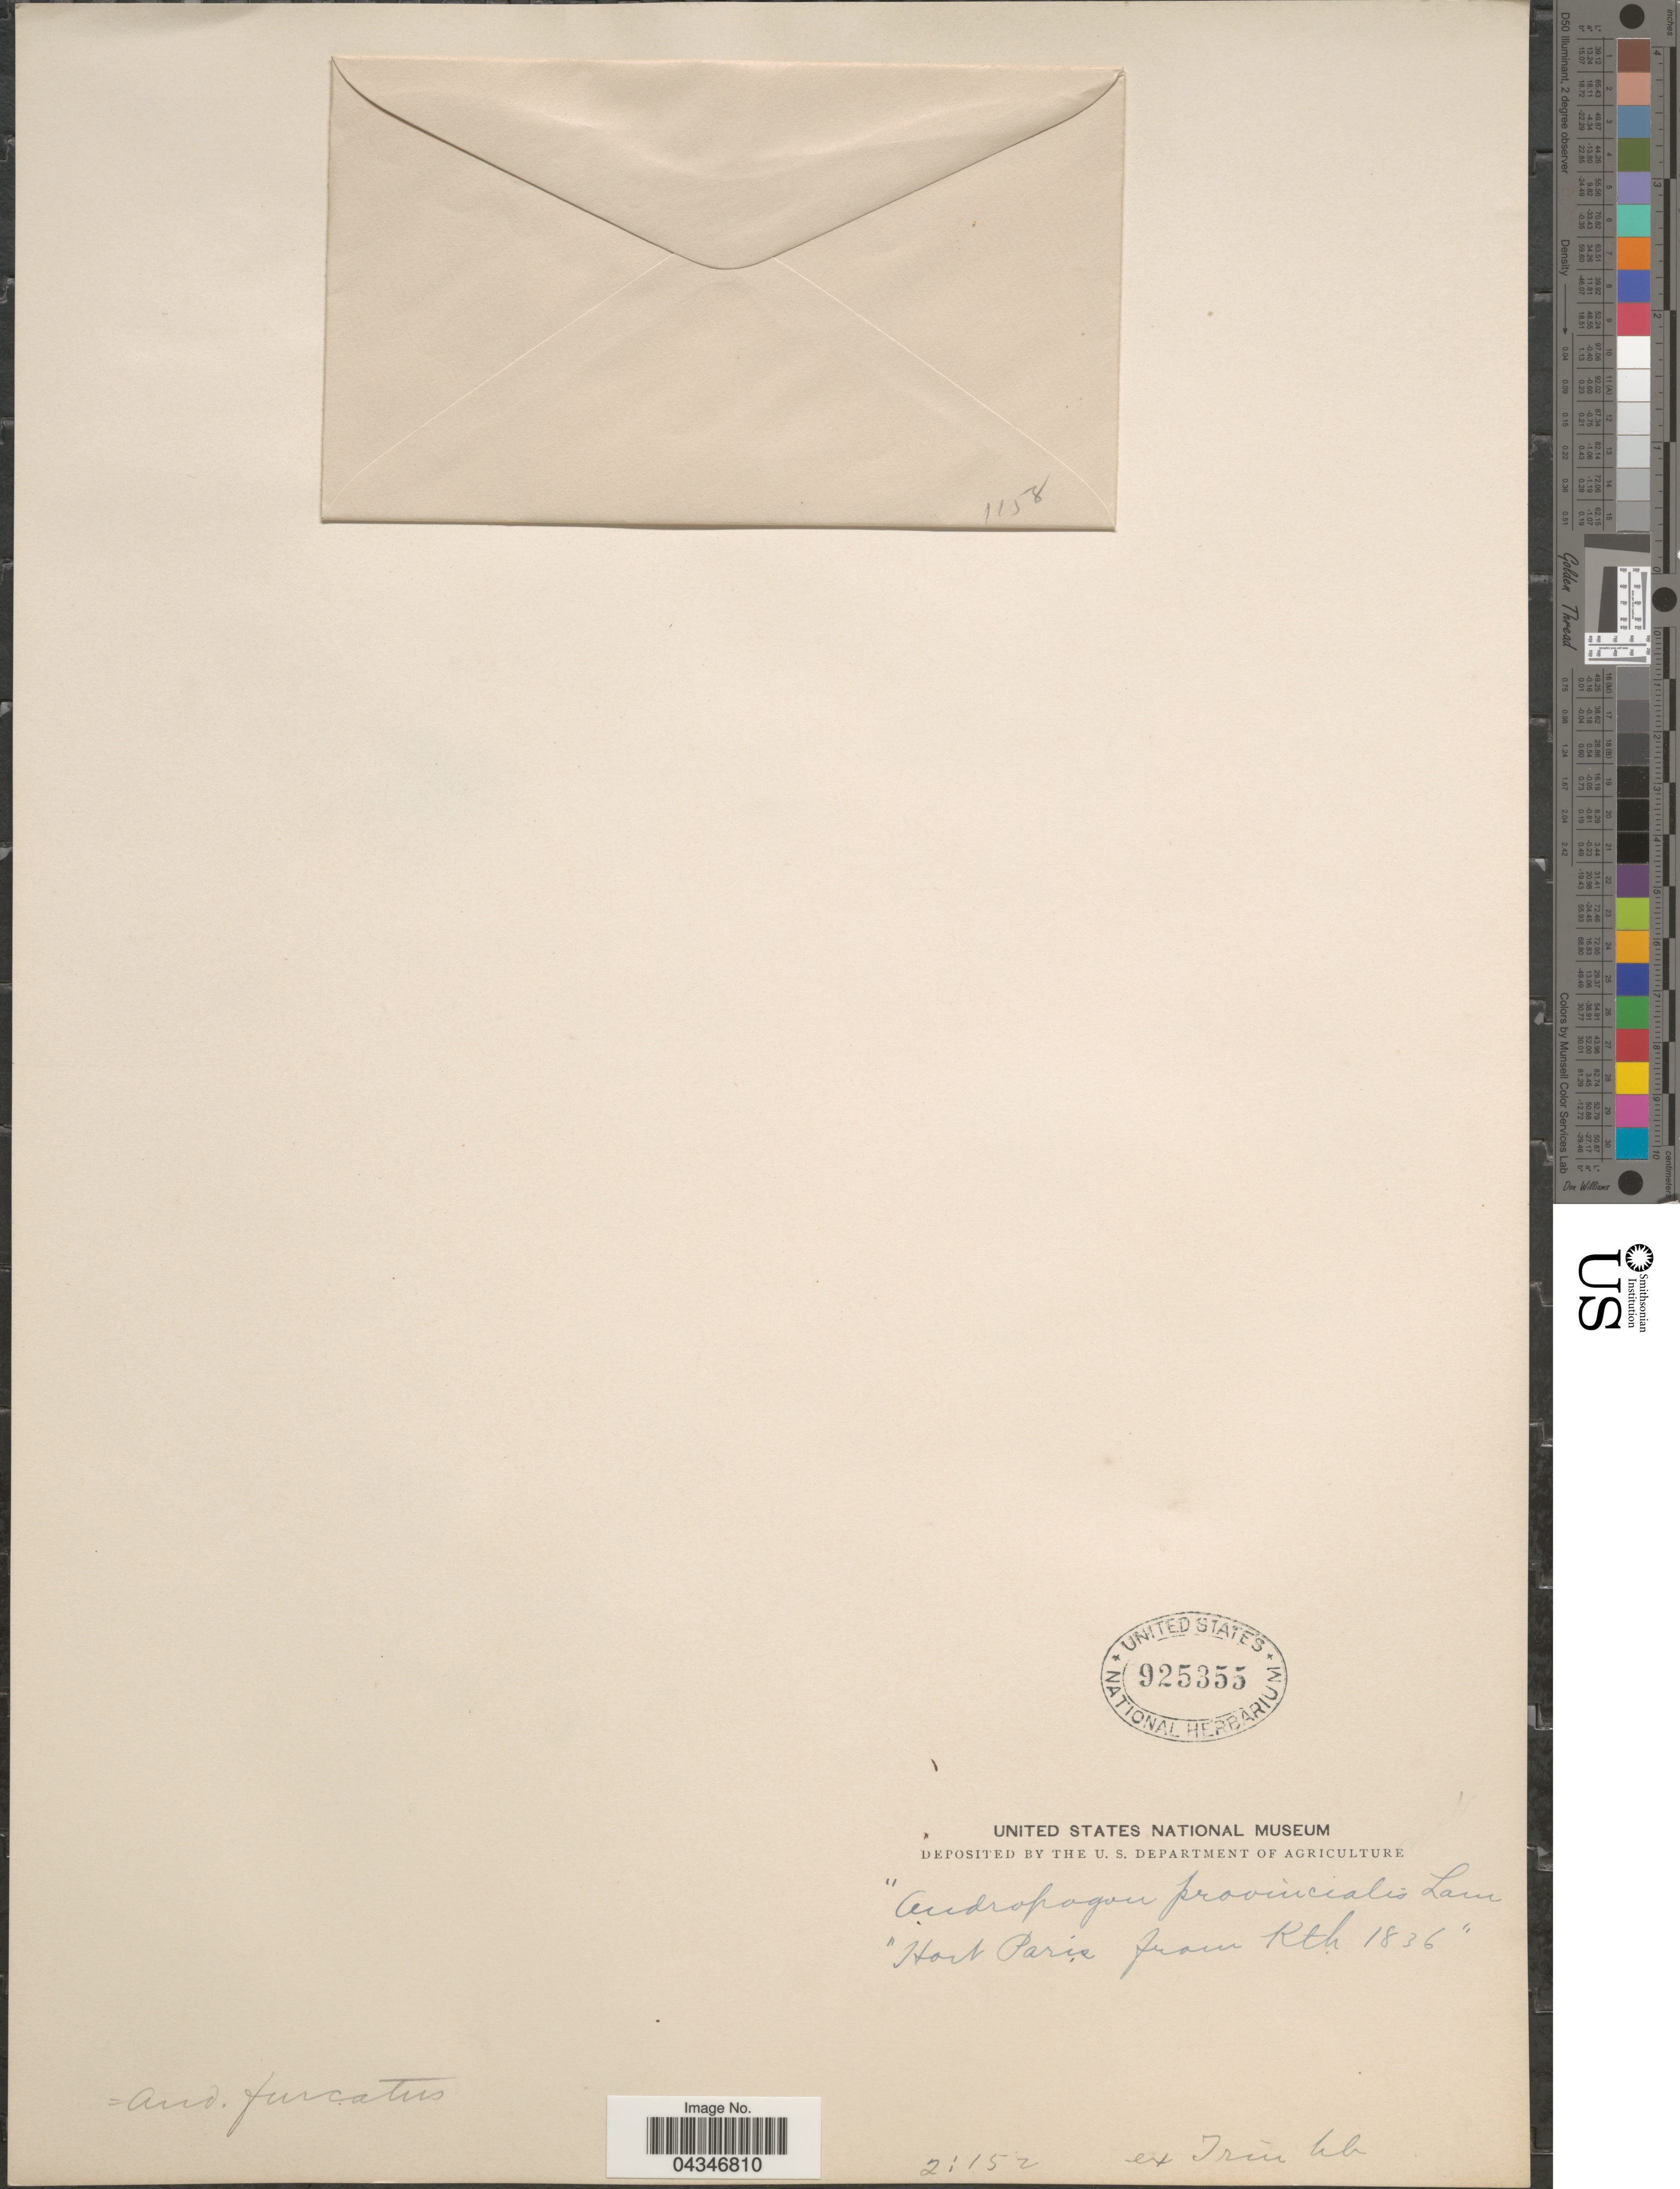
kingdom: Plantae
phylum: Tracheophyta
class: Liliopsida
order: Poales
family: Poaceae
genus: Andropogon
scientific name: Andropogon gerardii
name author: Vitman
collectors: ex herb. Trinius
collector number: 1158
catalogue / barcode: US 925355